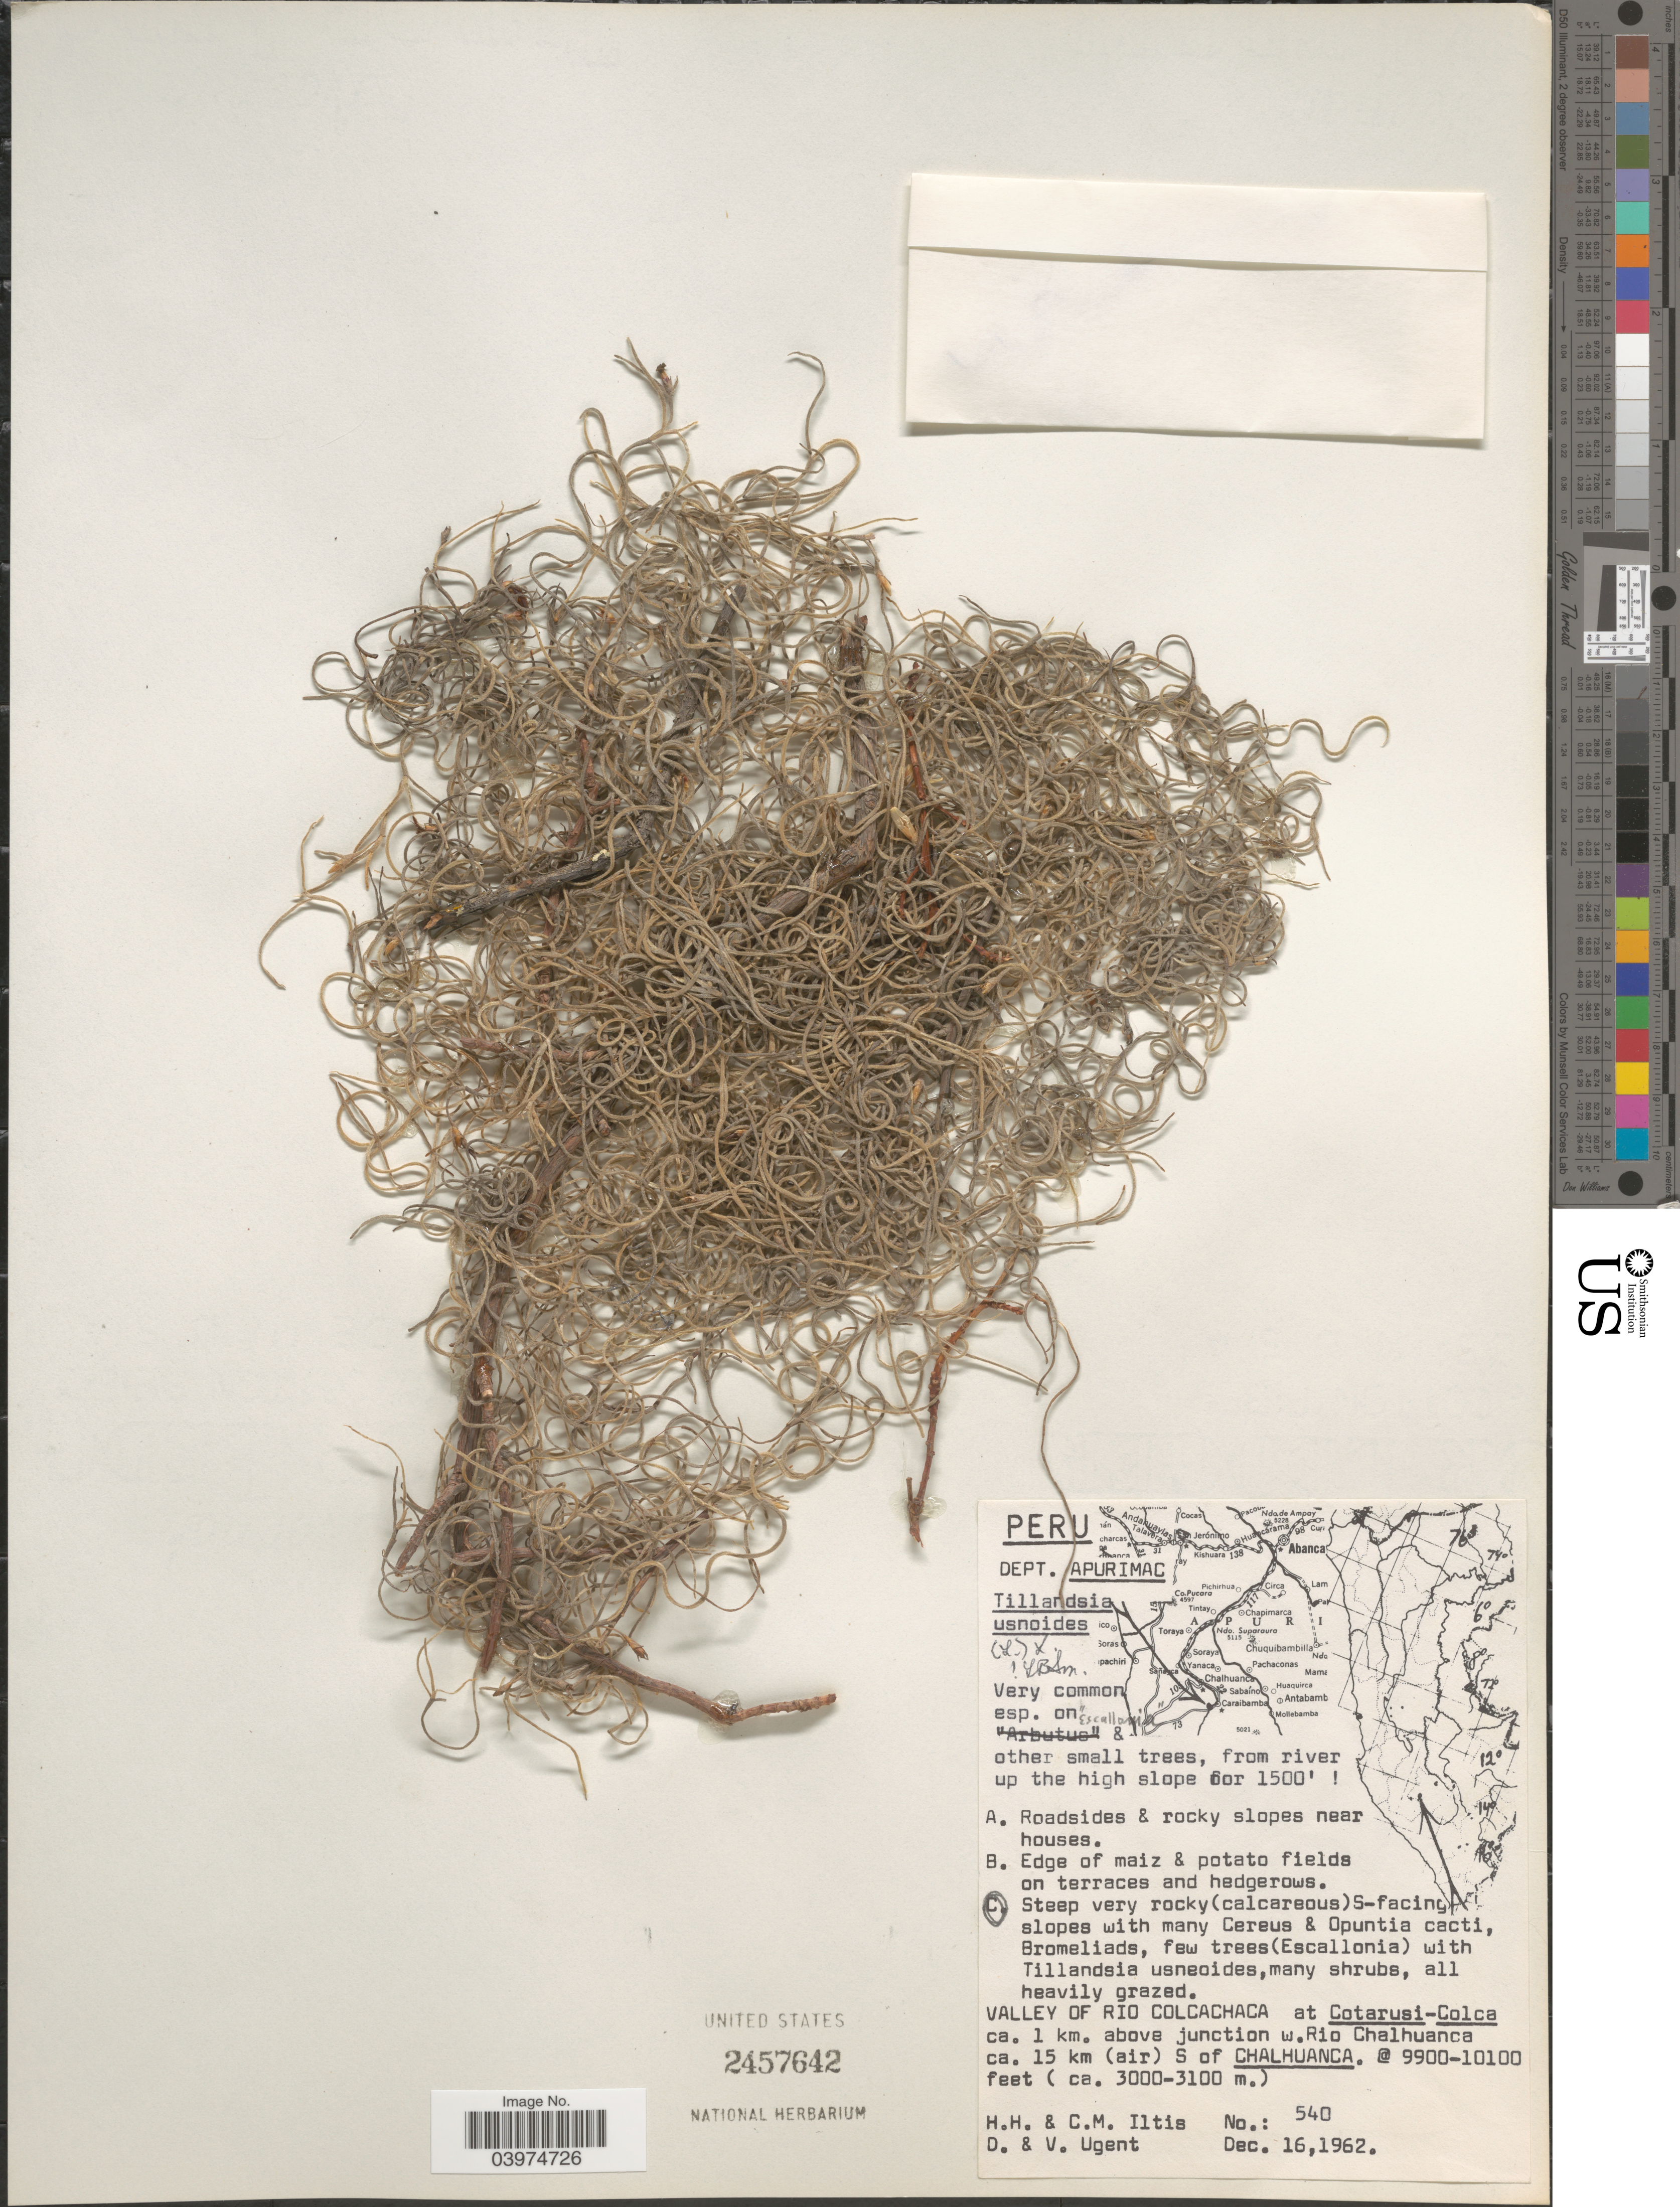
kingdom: Plantae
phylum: Tracheophyta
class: Liliopsida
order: Poales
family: Bromeliaceae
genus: Tillandsia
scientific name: Tillandsia usneoides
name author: (L.) L.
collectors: H. H. Iltis, C. M Iltis, D. Ugent & V. Ugent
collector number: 540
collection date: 1962-12-16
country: Peru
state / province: Apurímac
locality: Dep. Apurimac. Valley of Rio Colcachaca at Cotarusi-Colca ca. 1 km. above junction w. Rio Chalhuanca ca. 15 km (air) S of Chalhuanca.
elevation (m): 3000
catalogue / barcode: US 2457642